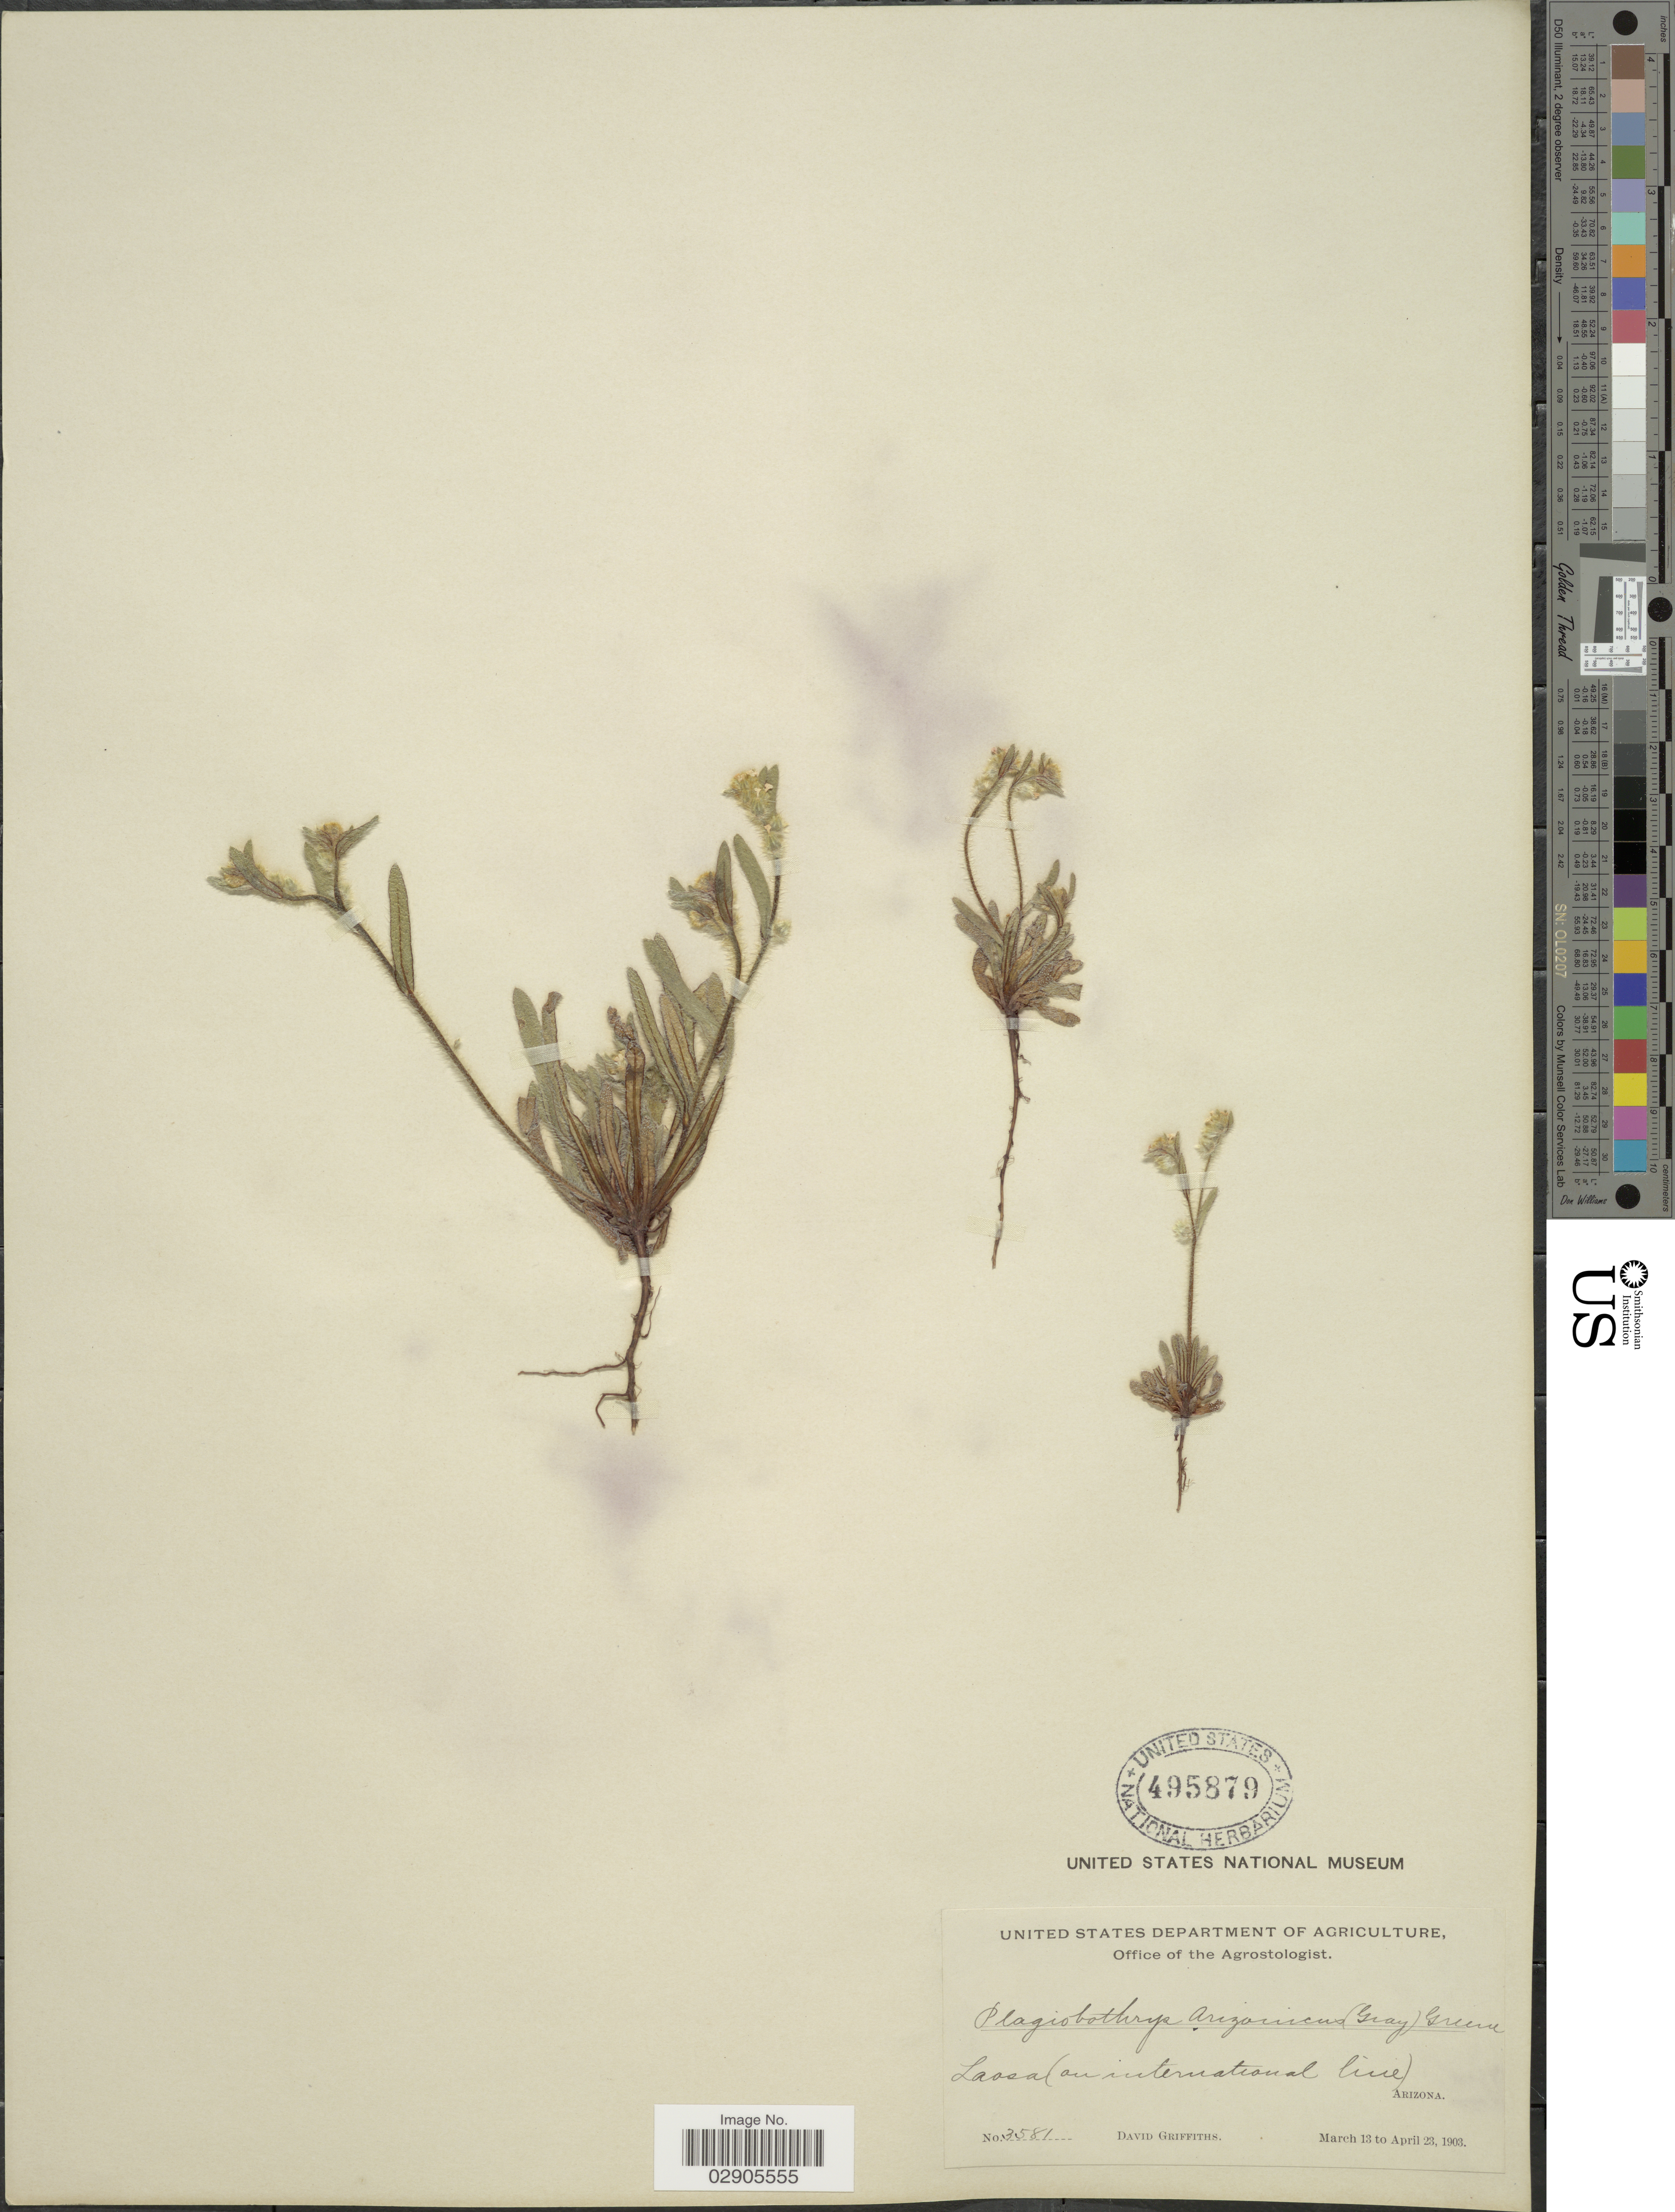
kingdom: Plantae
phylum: Tracheophyta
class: Magnoliopsida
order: Boraginales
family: Boraginaceae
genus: Plagiobothrys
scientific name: Plagiobothrys arizonicus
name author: (A. Gray) Greene ex A. Gray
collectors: D. Griffiths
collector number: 3581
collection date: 1903-03-13/1903-04-23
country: United States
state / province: Arizona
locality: Laosa (an international line).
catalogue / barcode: US 495879